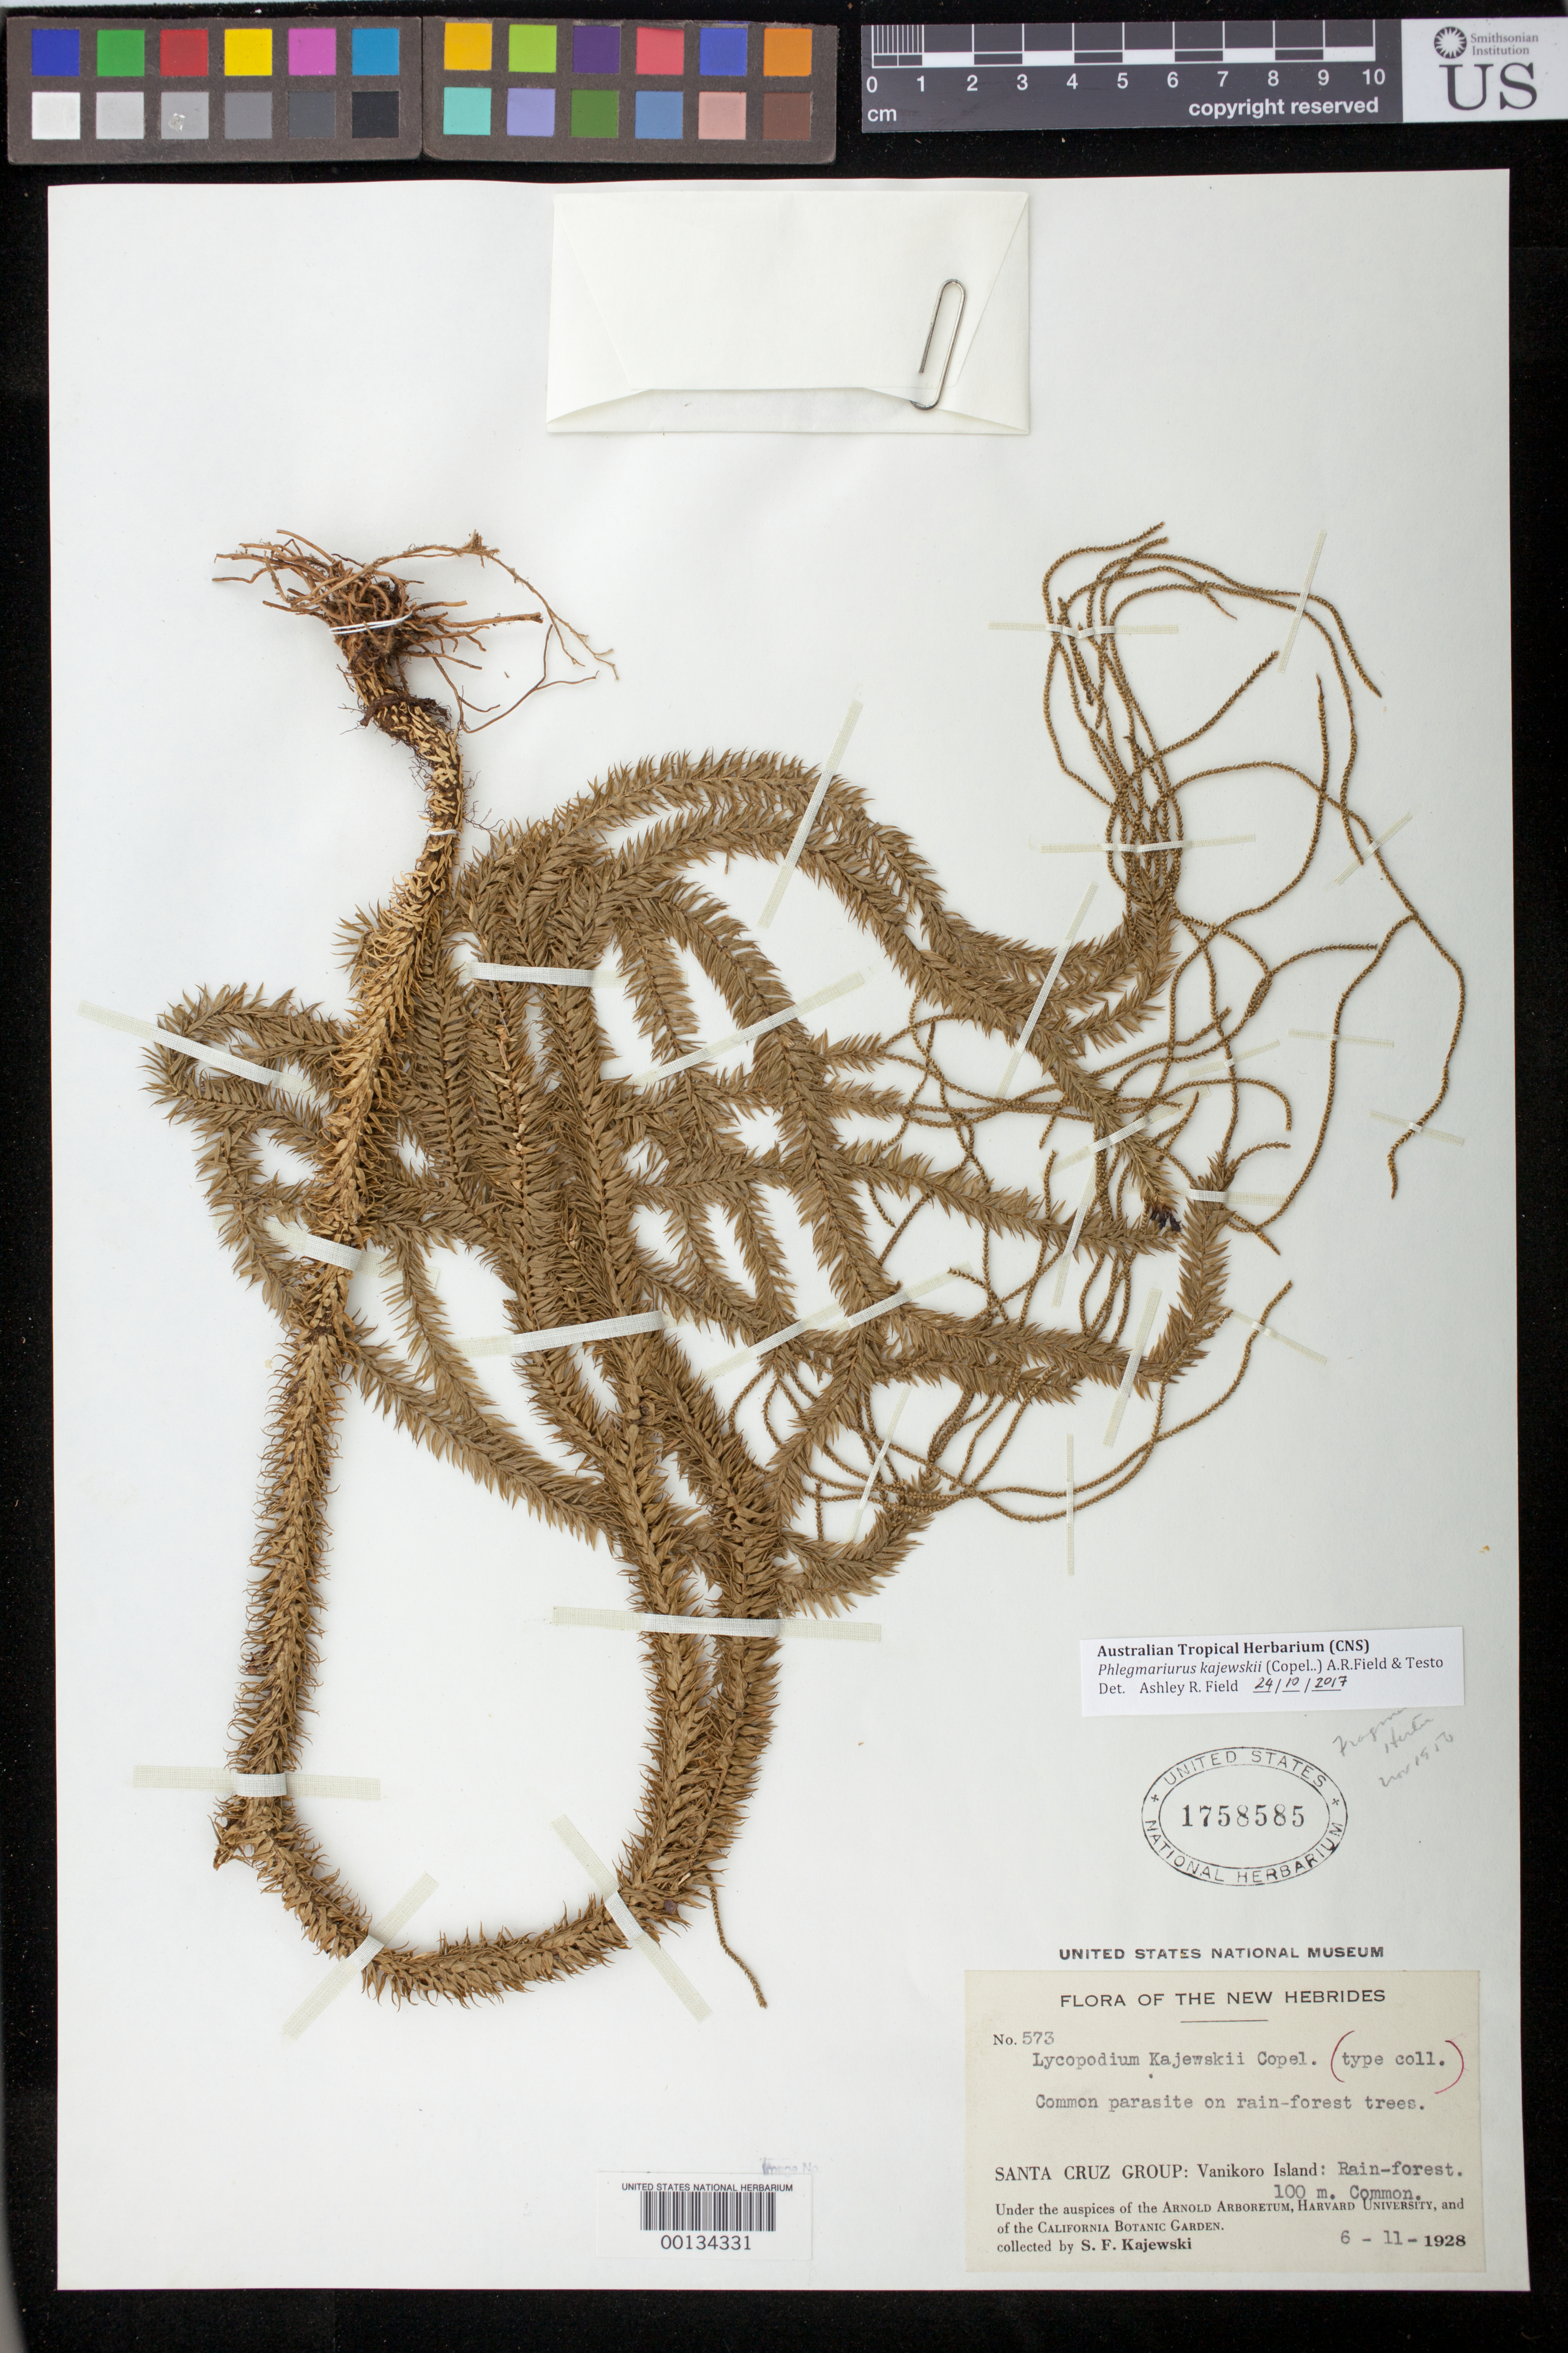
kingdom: Plantae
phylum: Tracheophyta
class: Lycopodiopsida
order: Lycopodiales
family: Lycopodiaceae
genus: Lycopodium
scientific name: Lycopodium kajewskii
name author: Copel.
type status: Type Collection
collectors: S. Kajewski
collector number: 573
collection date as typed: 06 Nov 1928 or 11 Jun 1928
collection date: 1928-06-11 or 1928-11-06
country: Solomon Islands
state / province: Temotu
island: Vanikolo [Vanikoro]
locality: Vanikolo I.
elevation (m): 100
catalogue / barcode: US 1758585